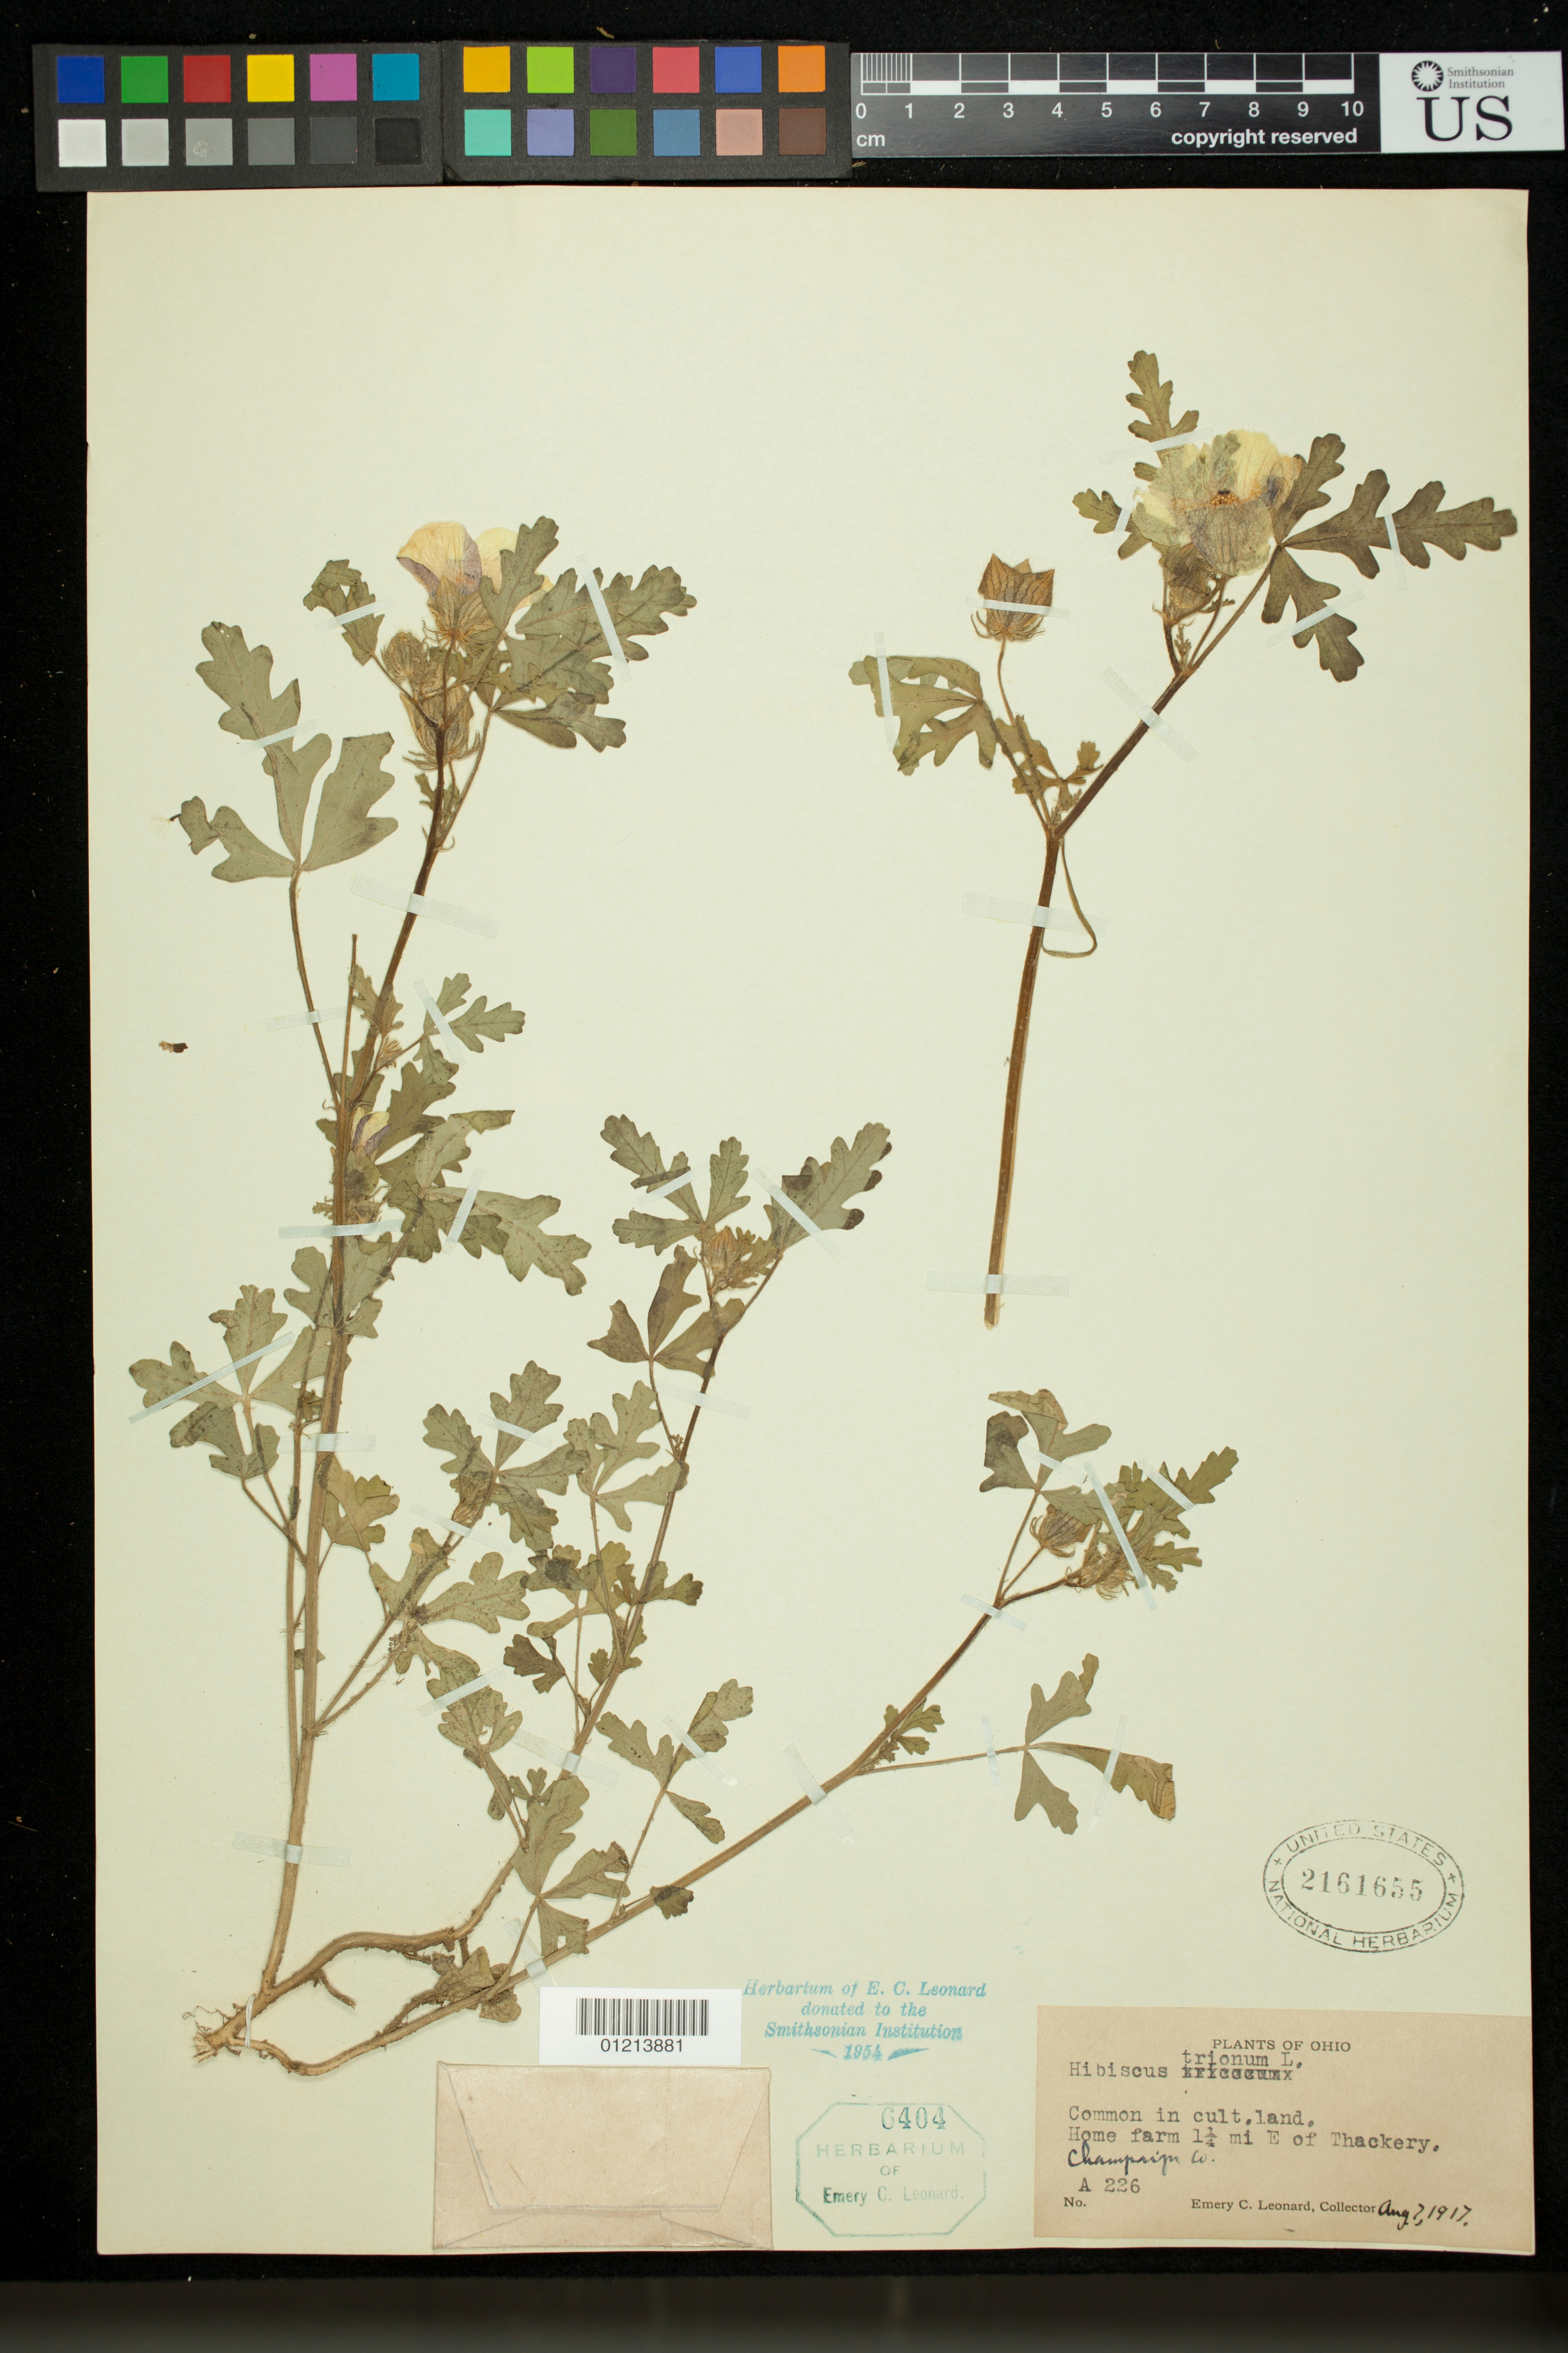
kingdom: Plantae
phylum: Tracheophyta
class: Magnoliopsida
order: Malvales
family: Malvaceae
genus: Hibiscus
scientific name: Hibiscus trionum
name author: L.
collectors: E. C. Leonard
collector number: A 226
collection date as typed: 08 Jul 1917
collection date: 1917-07-08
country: United States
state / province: Ohio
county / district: Champaign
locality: Common in cult. land. Home farm 1 1/4 mi. E. of Thackery, Champaign Co.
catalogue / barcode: US 2161655